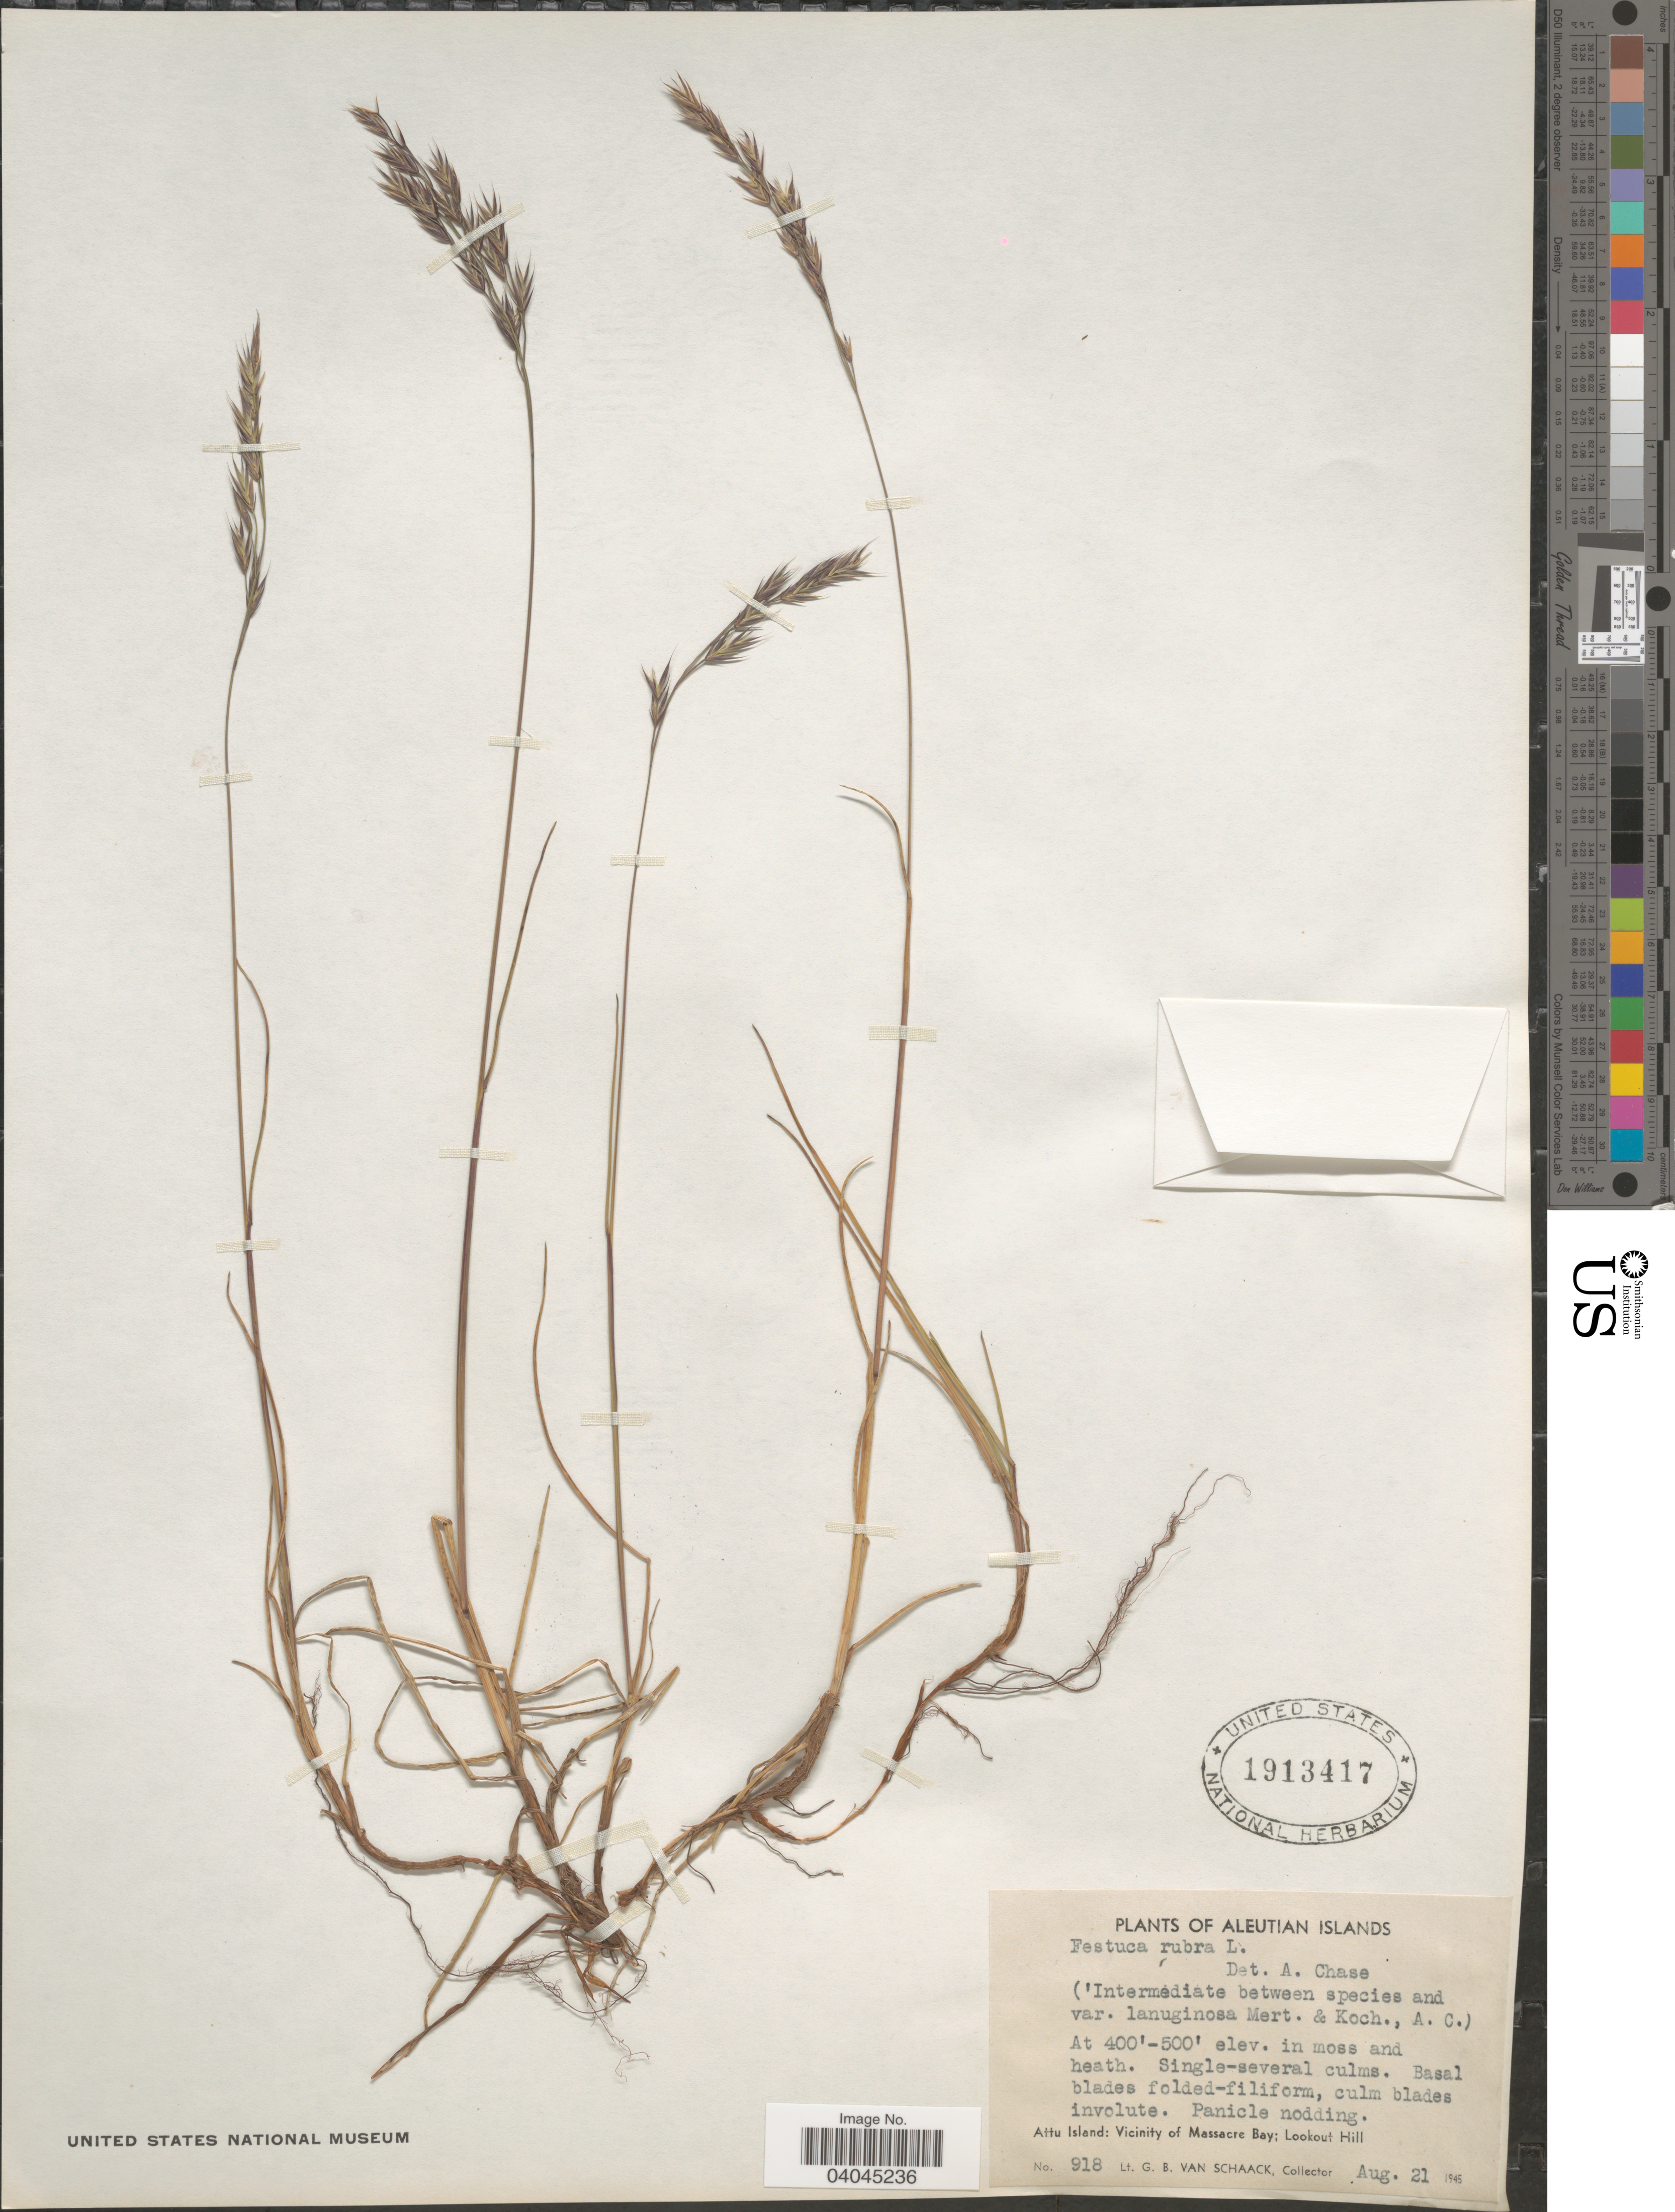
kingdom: Plantae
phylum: Tracheophyta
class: Liliopsida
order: Poales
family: Poaceae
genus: Festuca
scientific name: Festuca rubra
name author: L.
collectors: G. Van Schaack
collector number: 918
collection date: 1945-08-21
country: United States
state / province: Alaska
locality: Aleutian Islands. Attu Island: Vicinity of Massacre Bay; Lookout Hill.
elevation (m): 122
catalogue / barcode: US 1913417